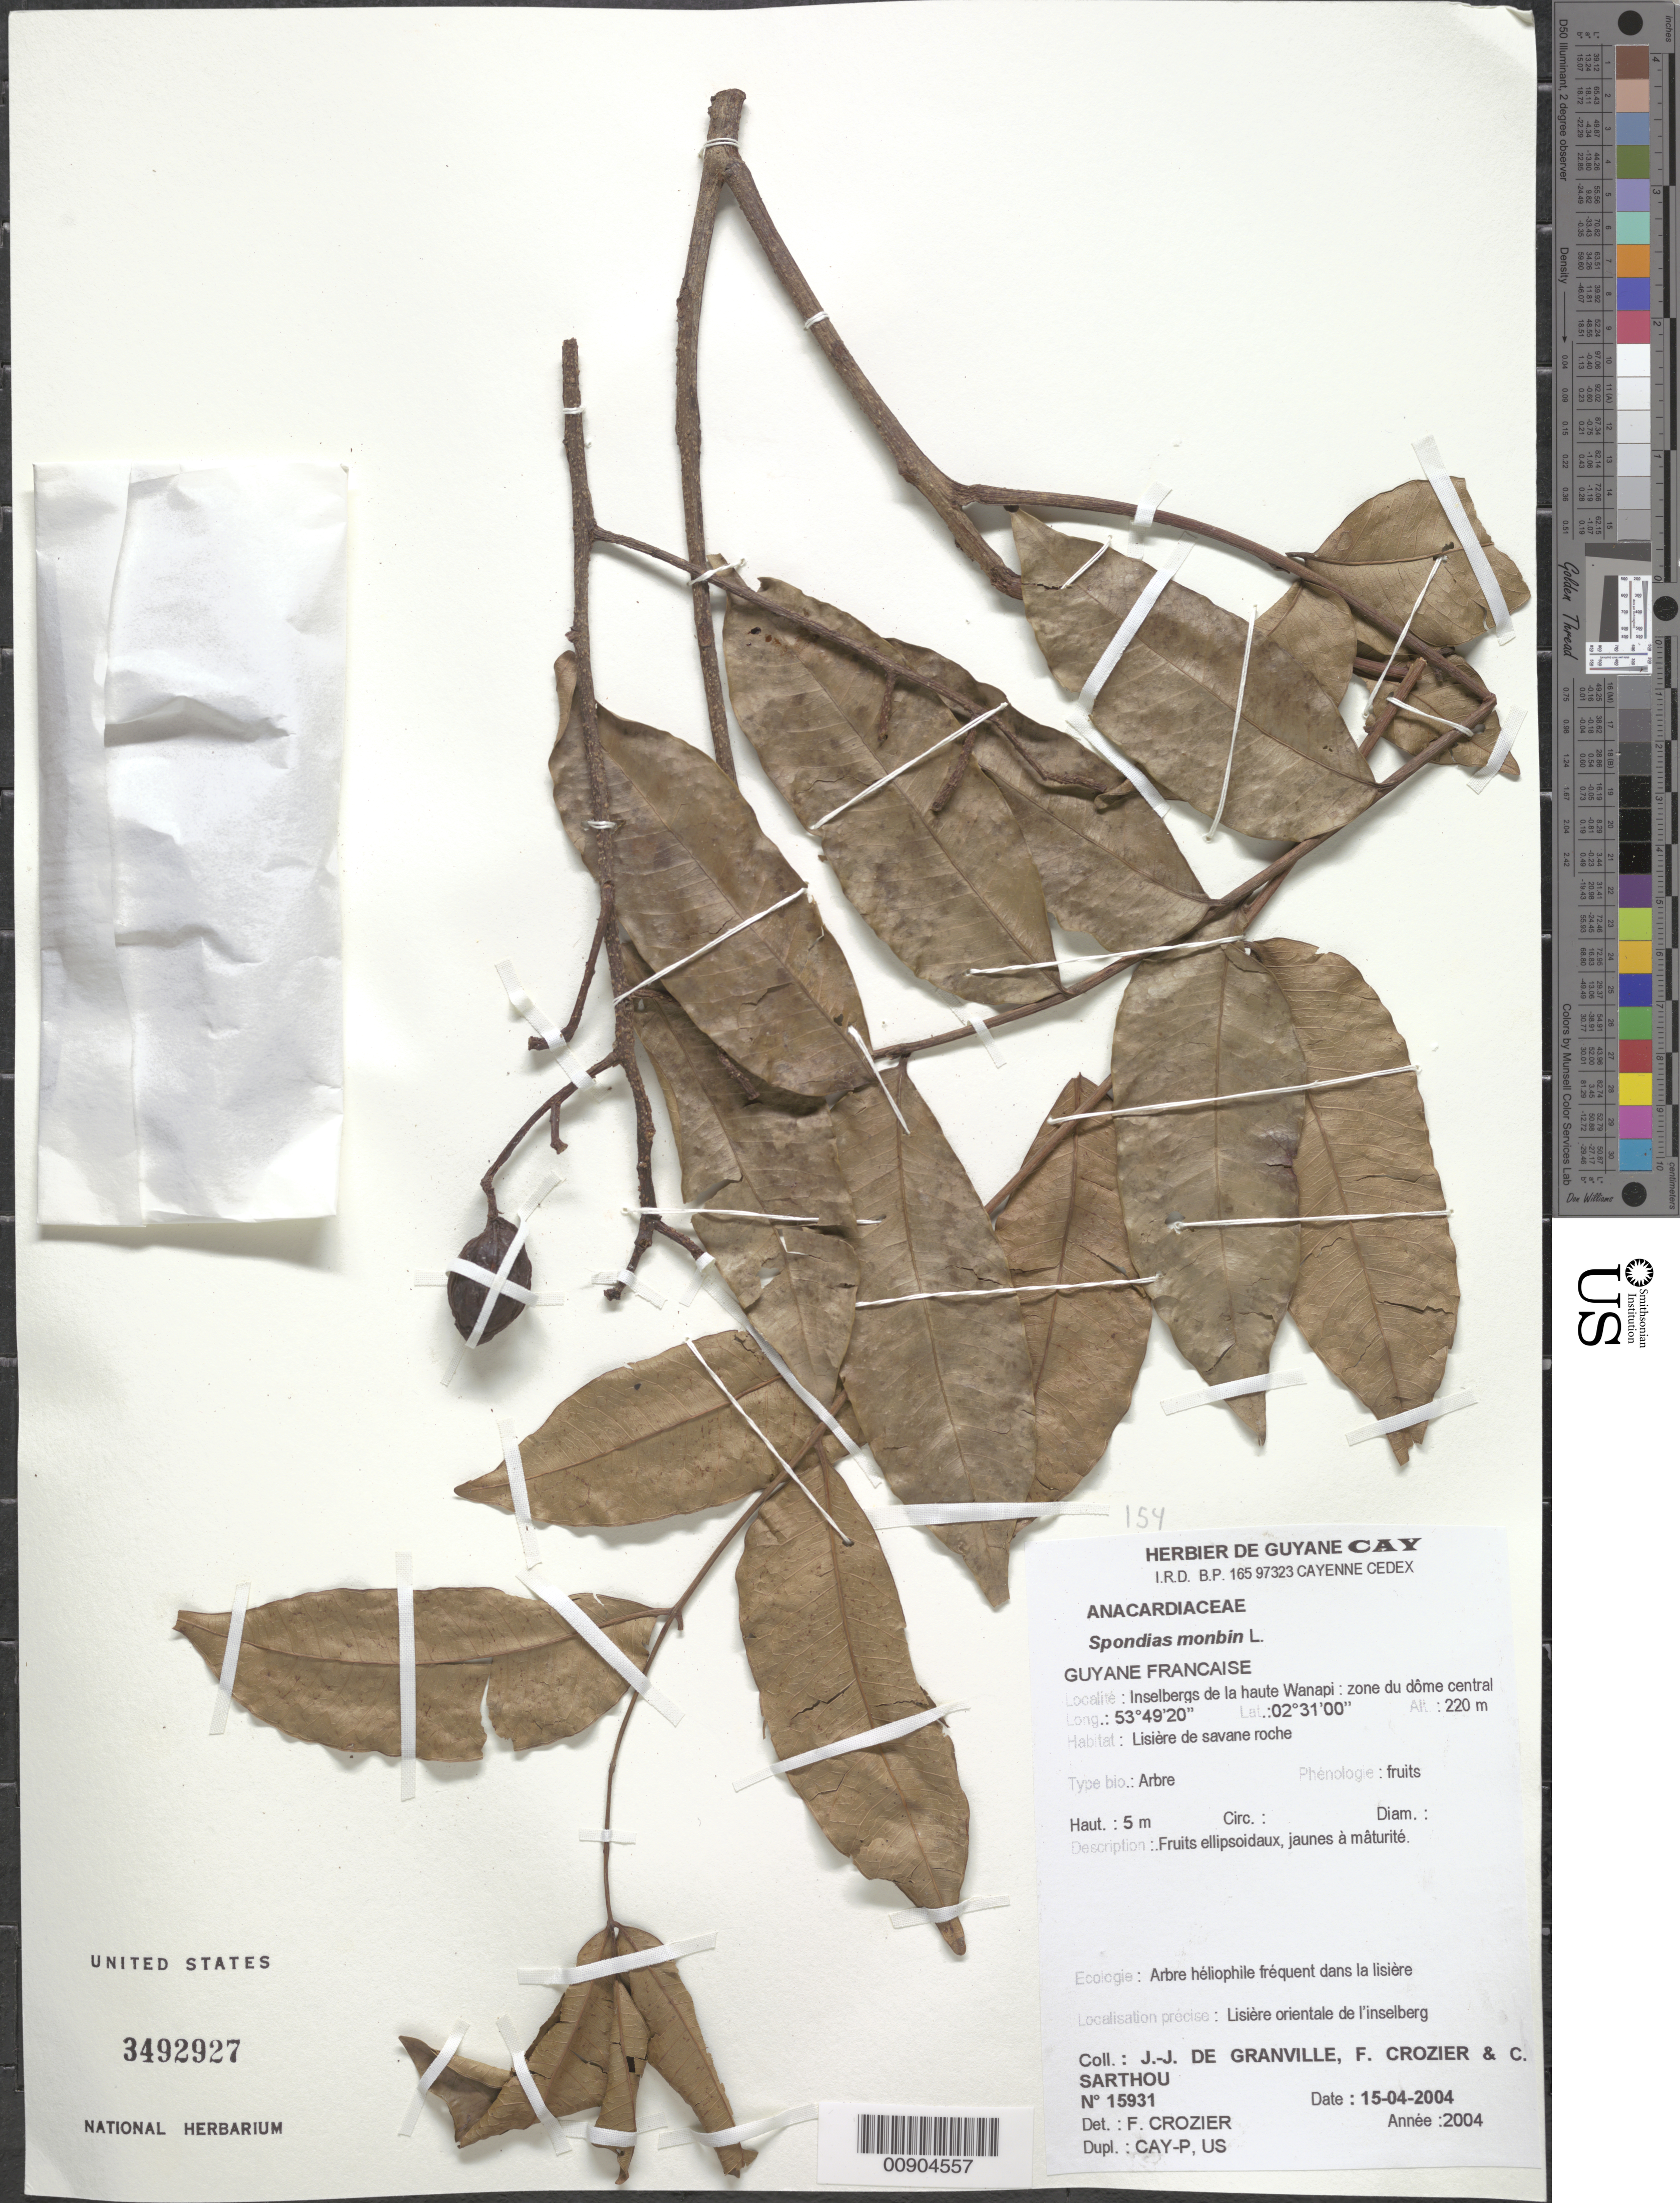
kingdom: Plantae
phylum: Tracheophyta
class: Magnoliopsida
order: Sapindales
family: Anacardiaceae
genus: Spondias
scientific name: Spondias mombin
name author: L.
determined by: Crozier, F.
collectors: J.-J. de Granville, F. Crozier & C. Sarthou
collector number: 15931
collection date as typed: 15-Apr-04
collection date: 2004-04-15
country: French Guiana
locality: Inselbergs de la haute Wanapi, versant est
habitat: Lisière des savanes roches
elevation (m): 220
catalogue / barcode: US 3492927